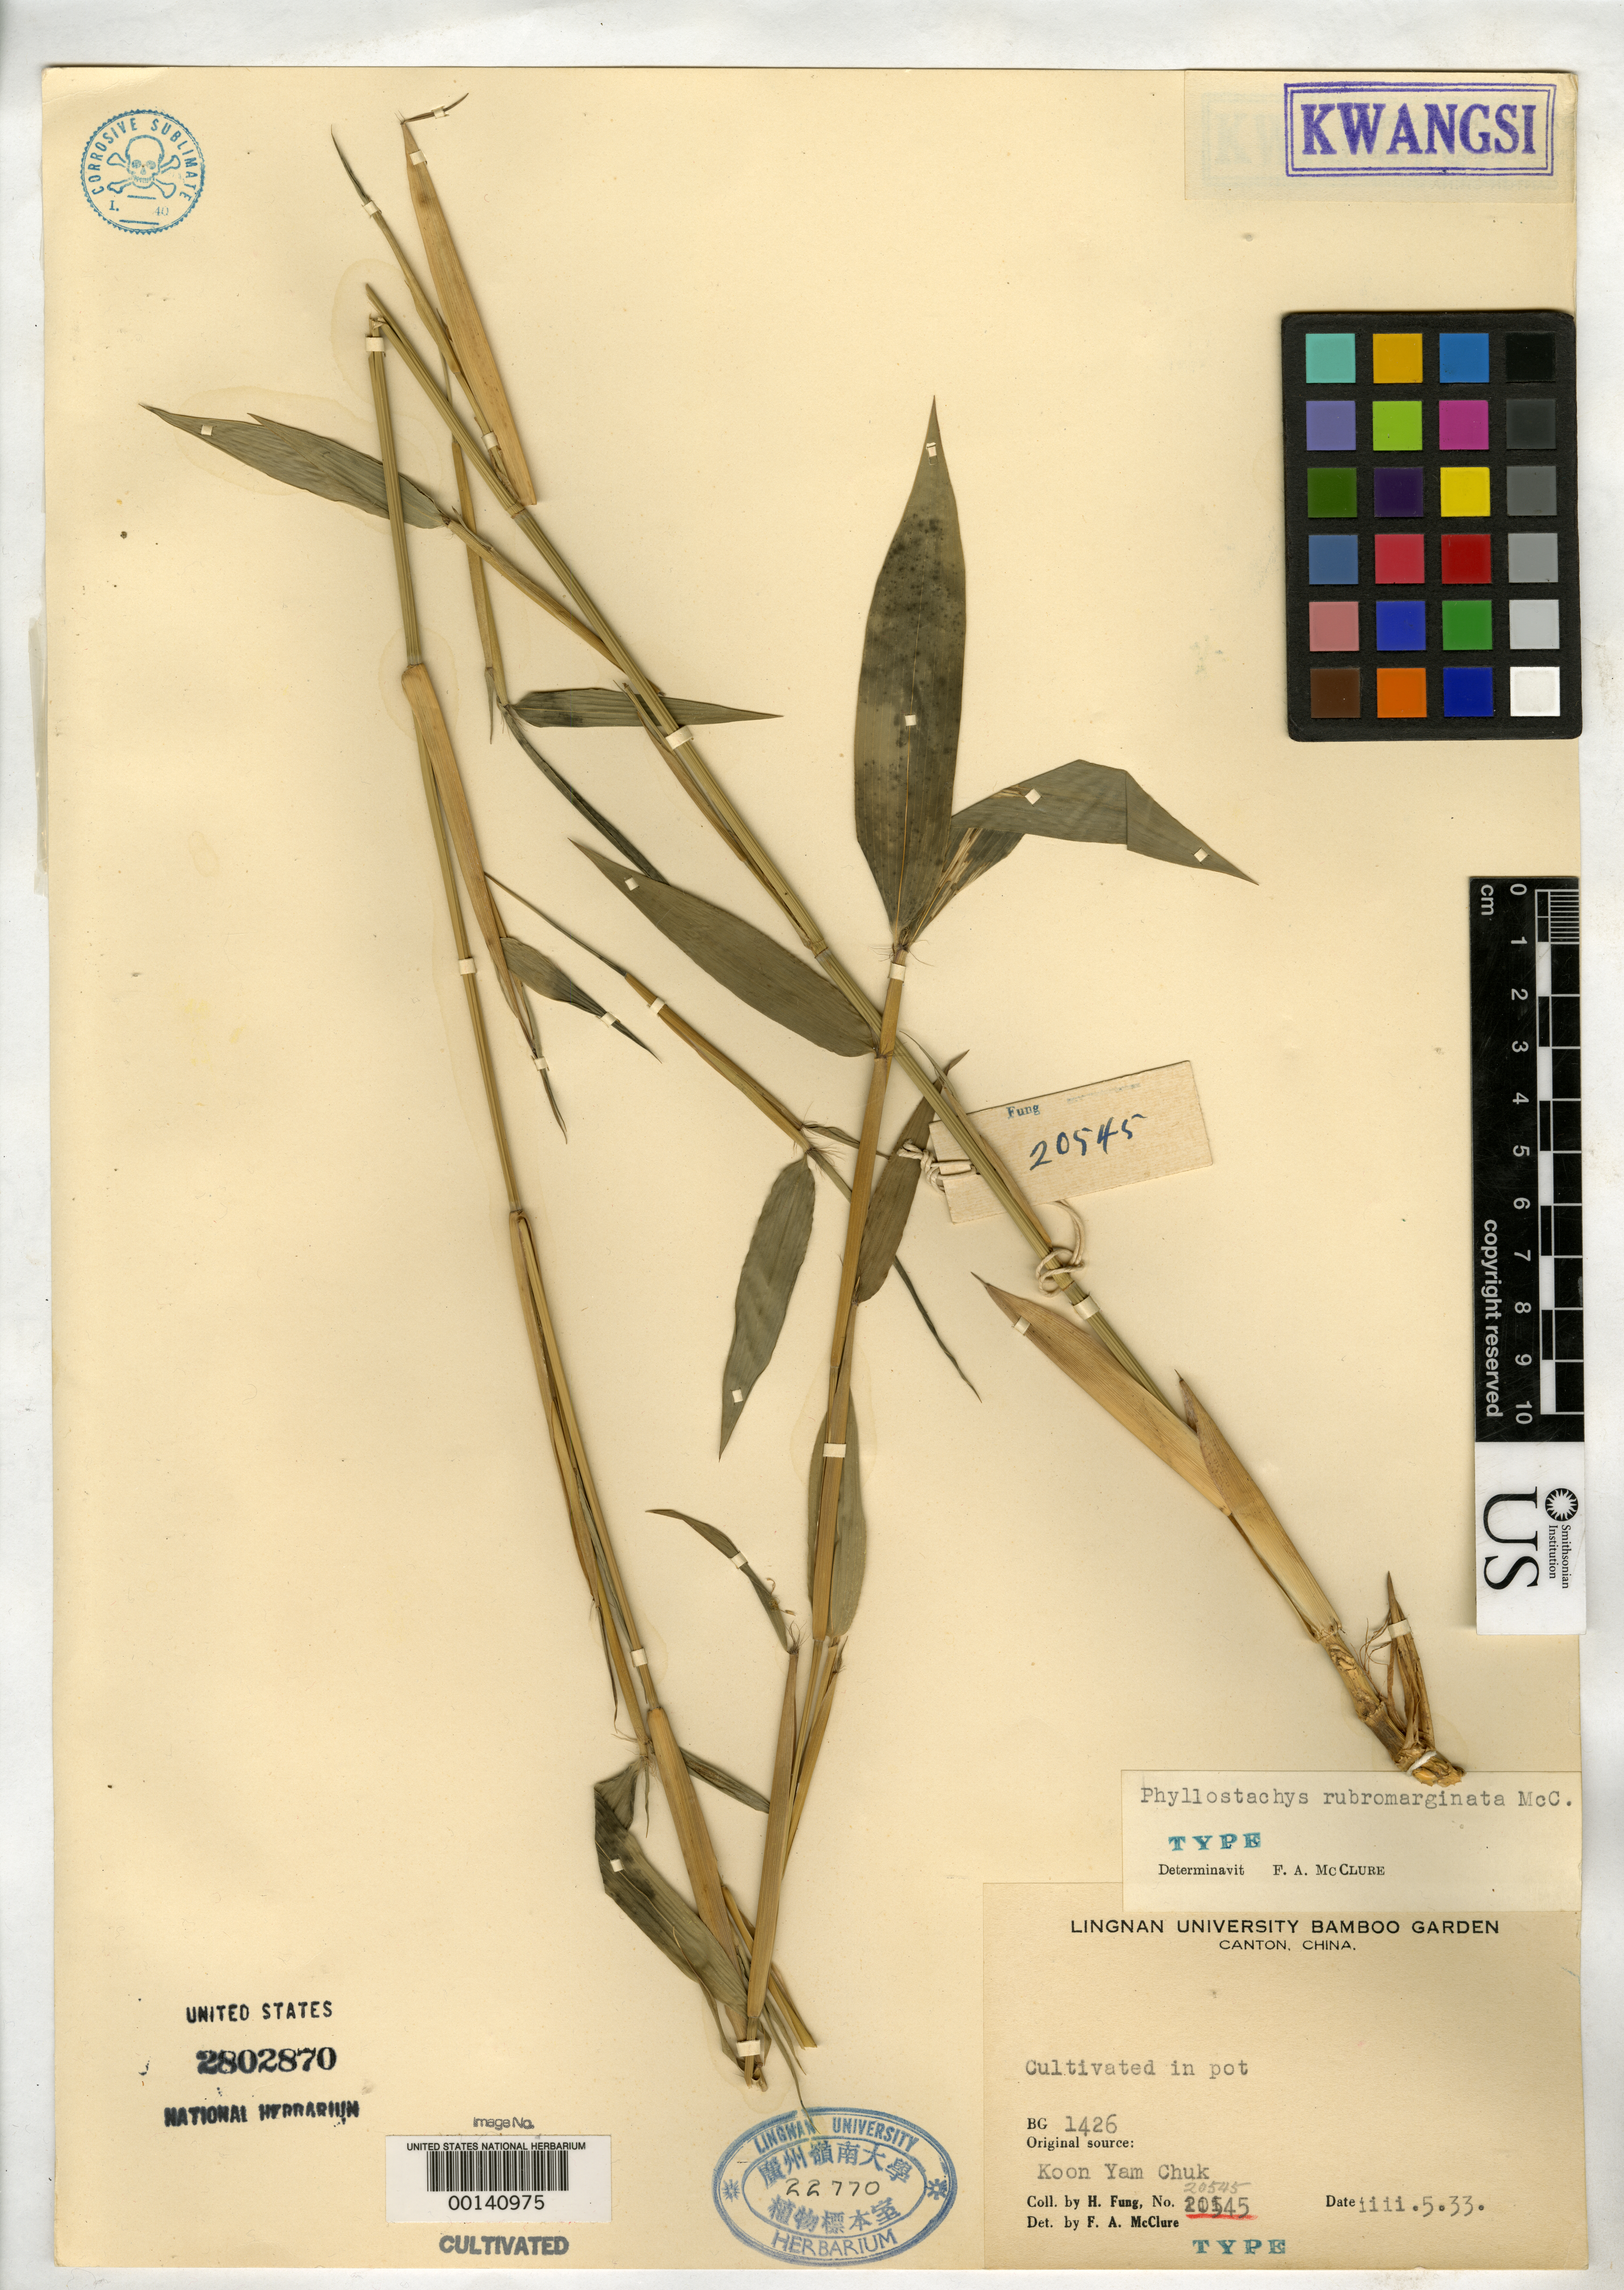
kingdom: Plantae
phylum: Tracheophyta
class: Liliopsida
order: Poales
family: Poaceae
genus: Phyllostachys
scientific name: Phyllostachys rubromarginata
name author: McClure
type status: Type Collection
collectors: H. L. Fung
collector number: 20545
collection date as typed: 05 Mar 1933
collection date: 1933-03-05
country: China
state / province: Guangxi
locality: Koon Yam Chuk.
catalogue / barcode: US 22770